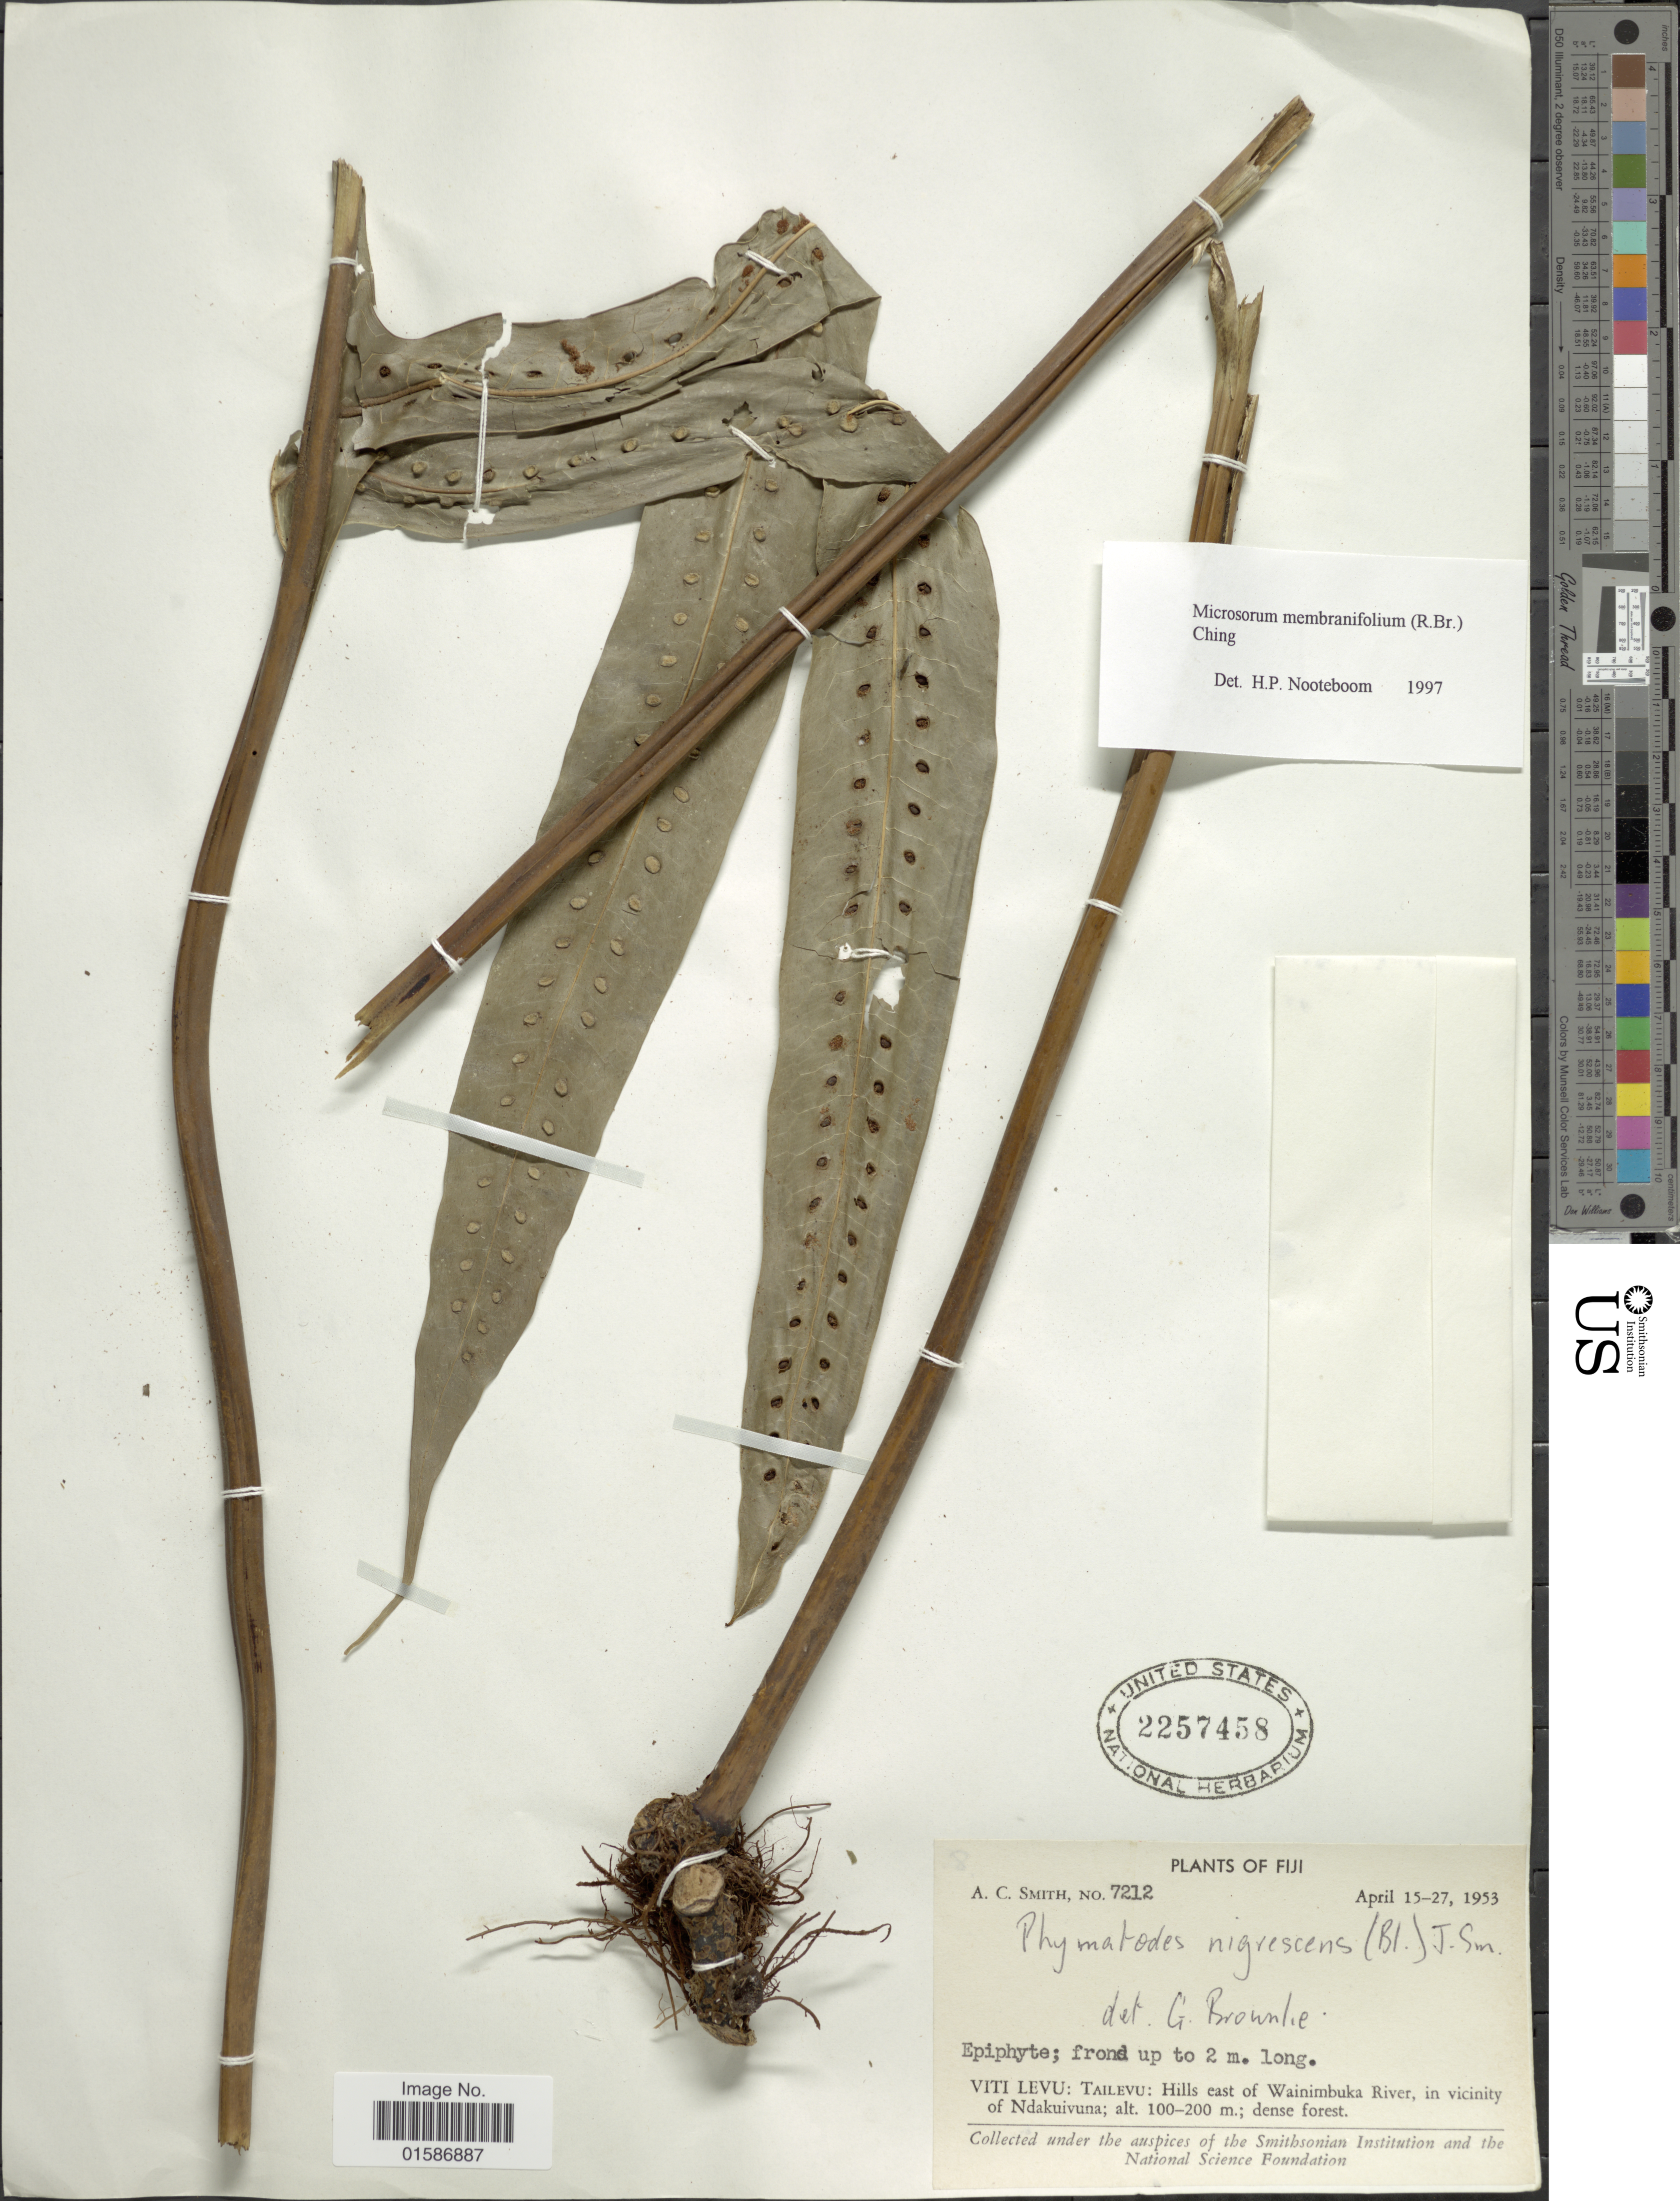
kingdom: Plantae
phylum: Tracheophyta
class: Polypodiopsida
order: Polypodiales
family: Polypodiaceae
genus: Microsorum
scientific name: Microsorum membranifolium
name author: (R. Br.) Ching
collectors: A. C. Smith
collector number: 7212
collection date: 1953-04-15/1953-04-27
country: Fiji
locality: Viti Levu: Tailevu: Hills east of Wainimbuka River, in vicinity of Ndakuivuna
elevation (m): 100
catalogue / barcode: US 2257458